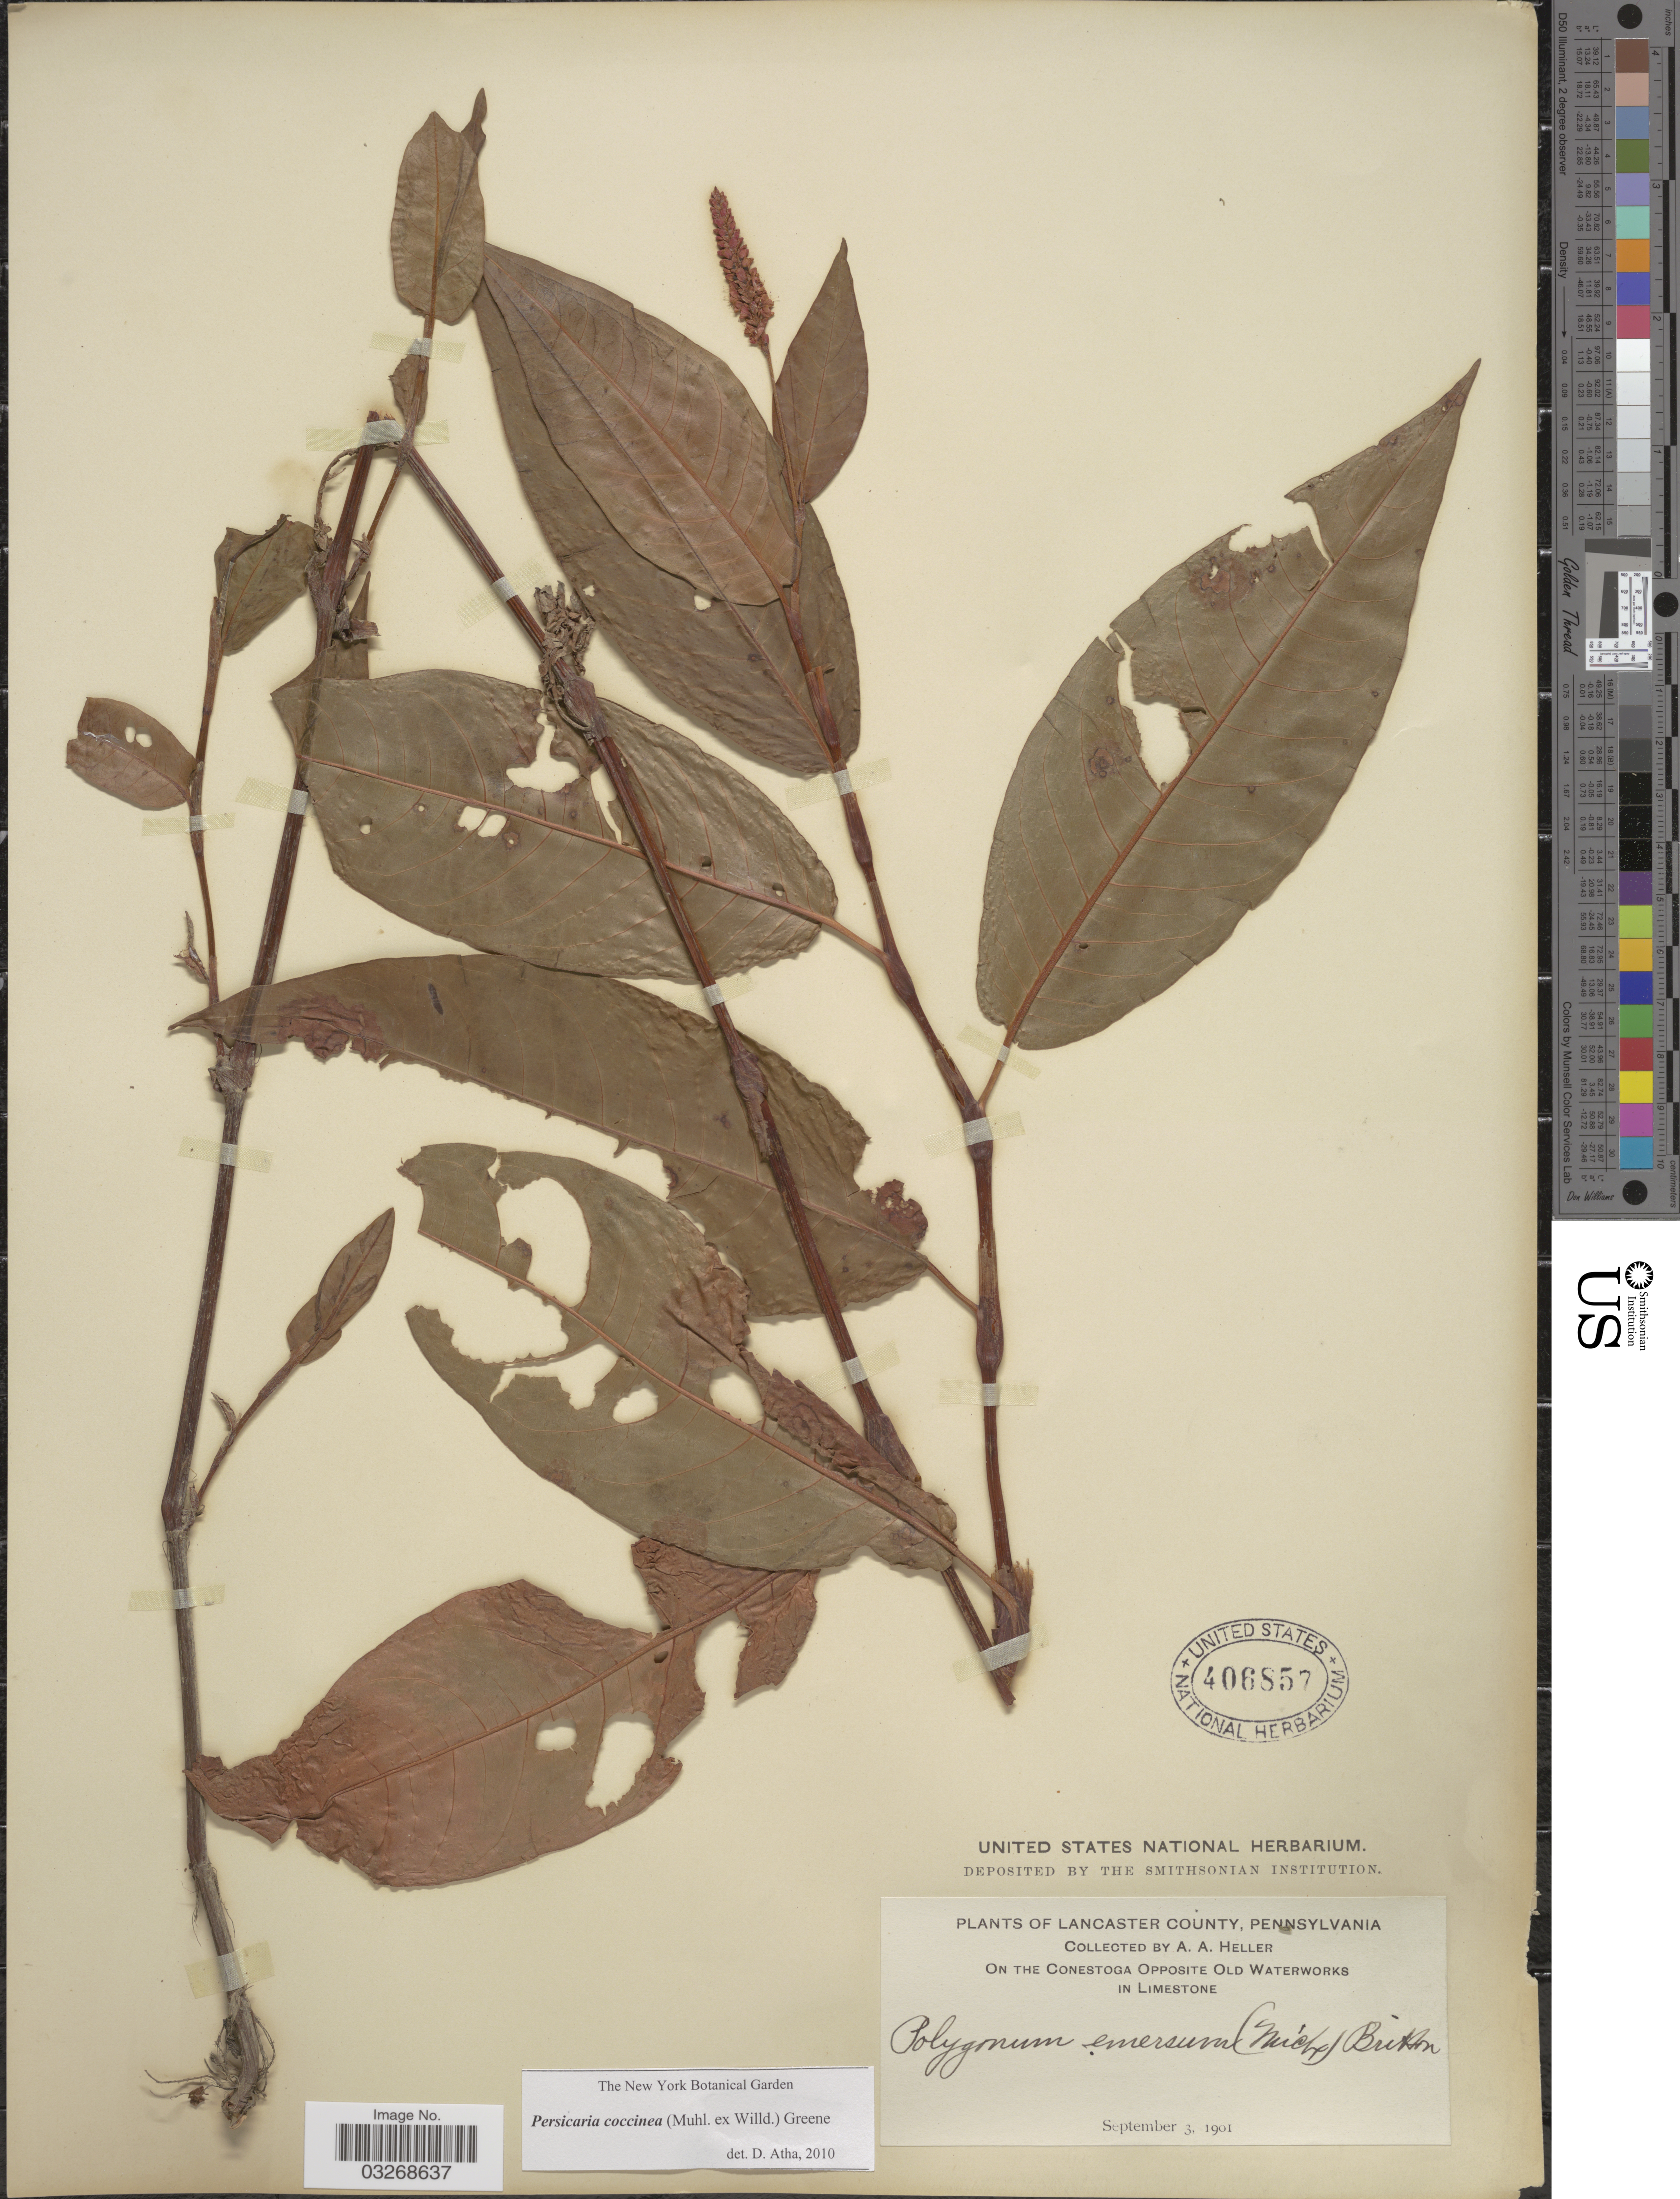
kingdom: Plantae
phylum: Tracheophyta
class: Magnoliopsida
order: Caryophyllales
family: Polygonaceae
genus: Persicaria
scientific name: Persicaria coccinea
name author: (Muhl. ex Willd.) Greene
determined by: Atha, D. E.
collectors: A. A. Heller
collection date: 1901-09-03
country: United States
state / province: Pennsylvania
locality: Lancaster County. On the Conestoga Opposite Old Waterworks.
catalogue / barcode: US 406857